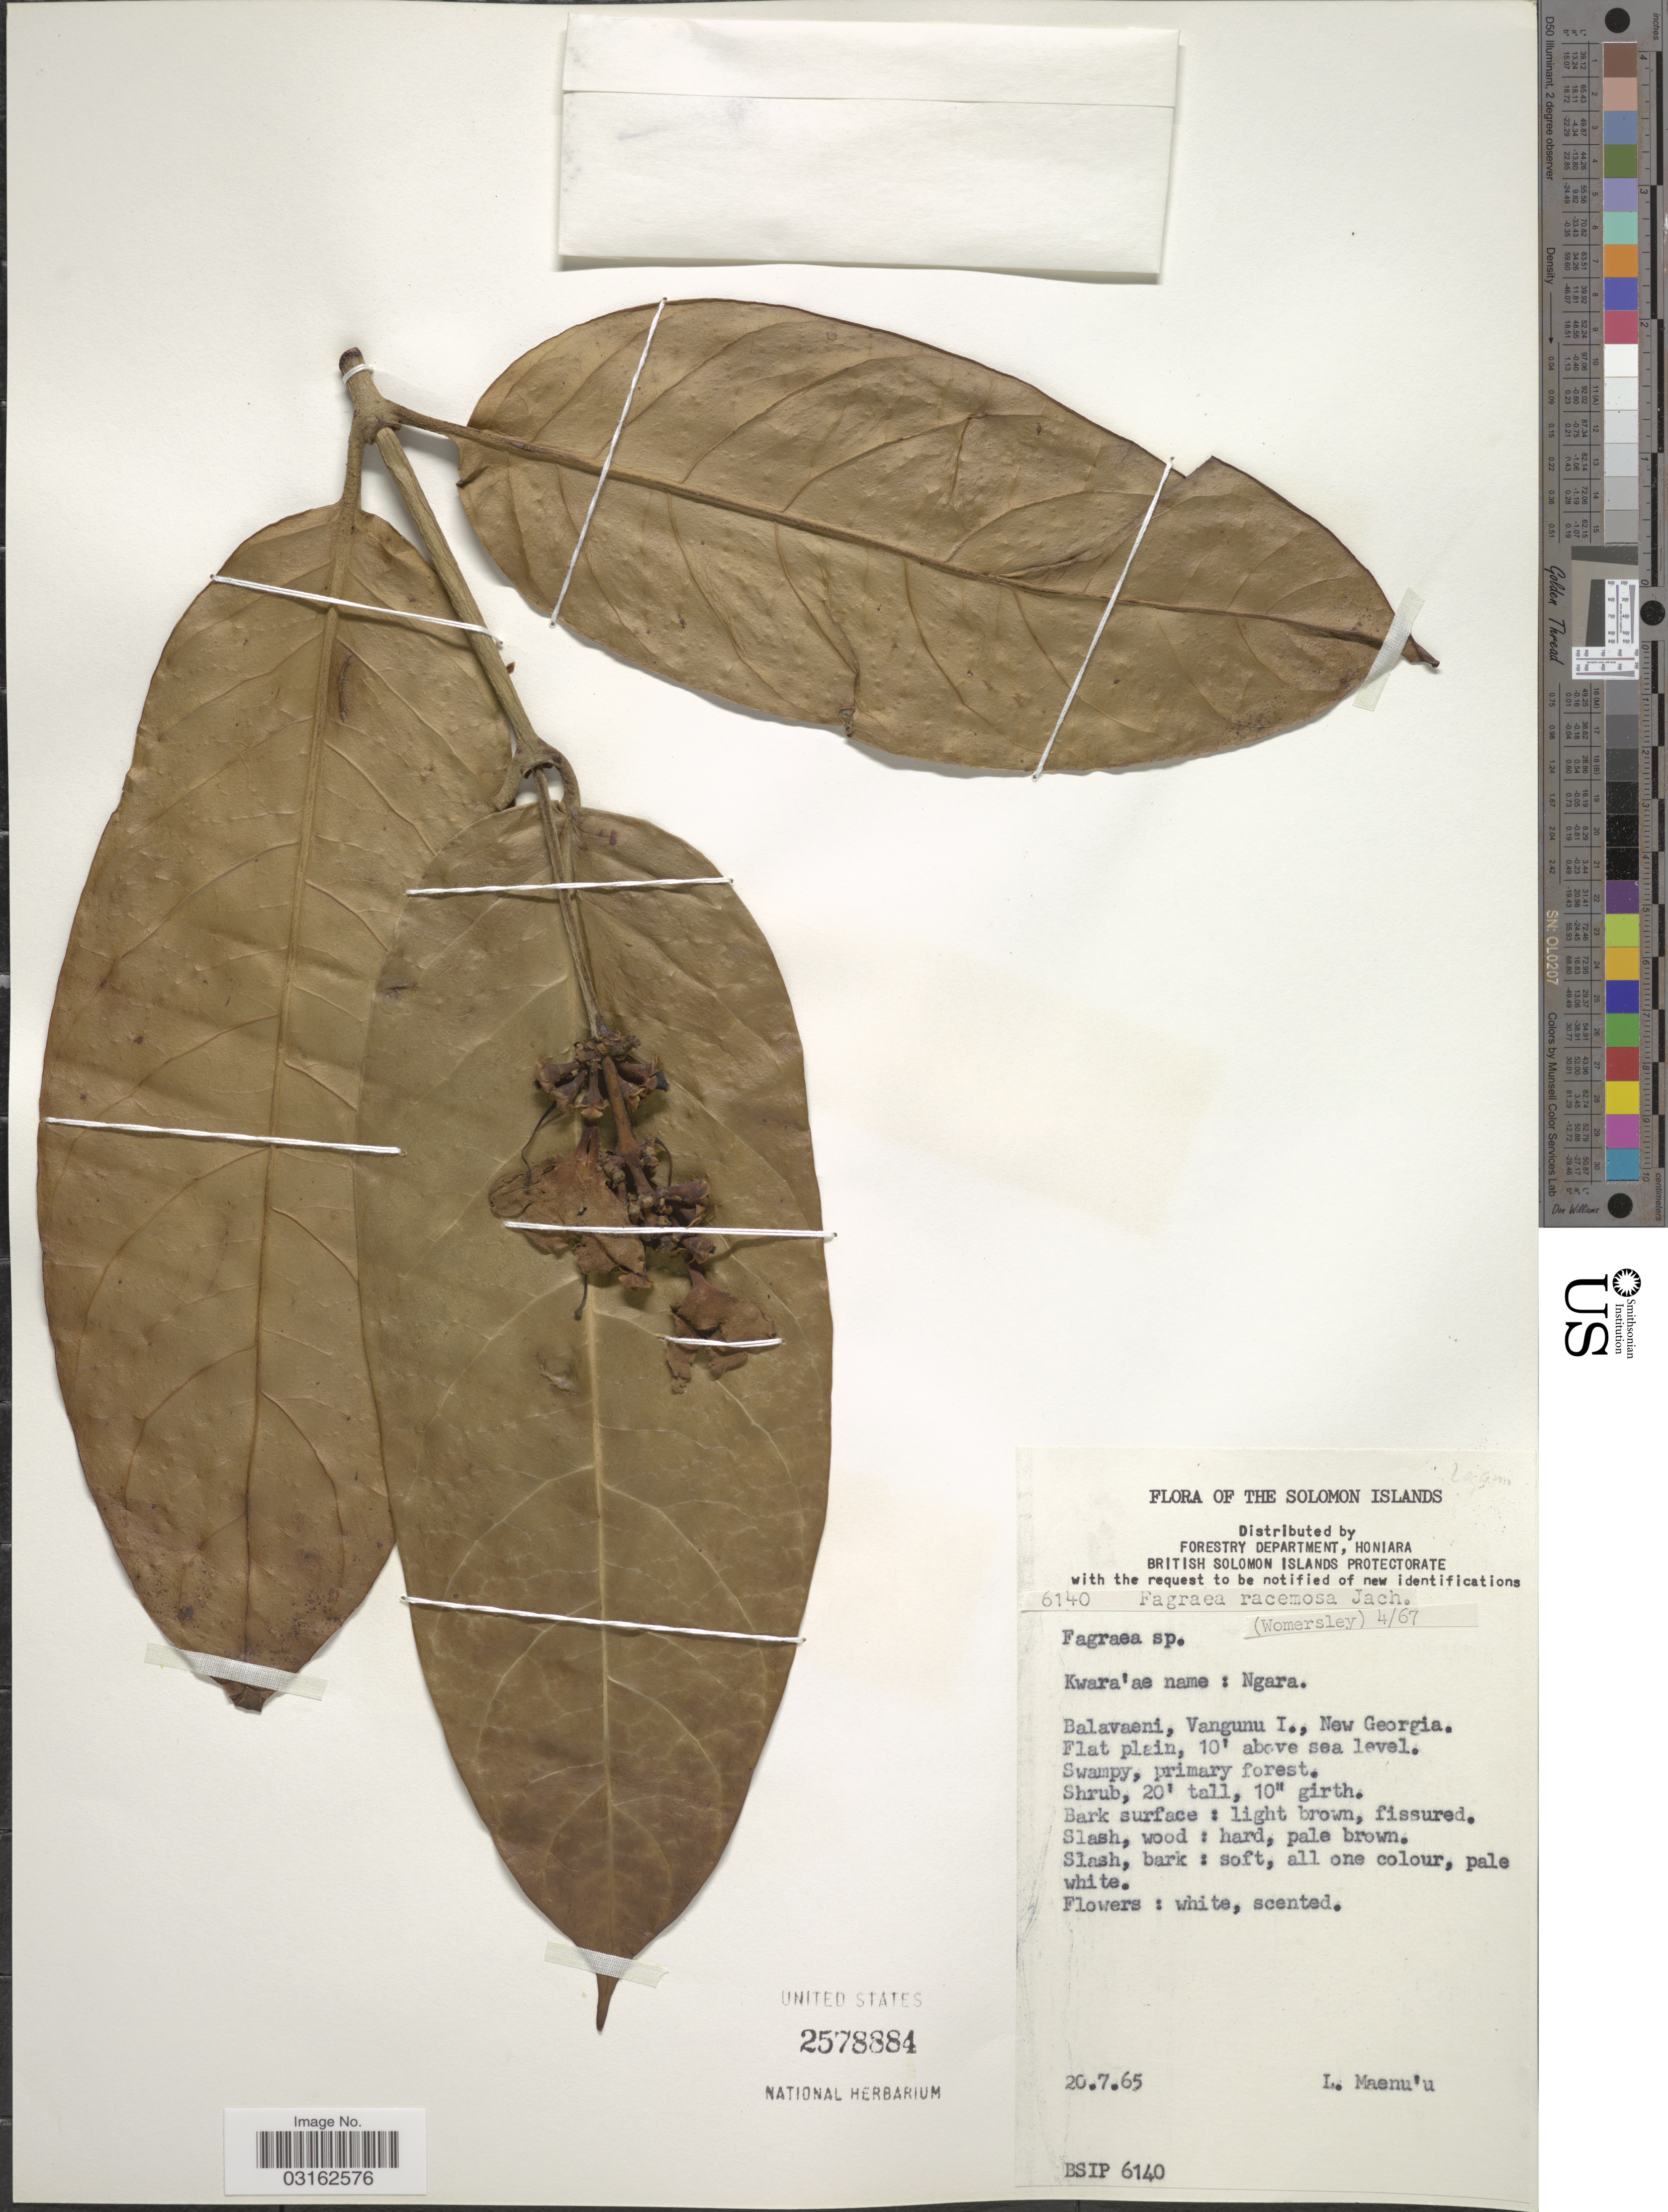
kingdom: Plantae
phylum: Tracheophyta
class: Magnoliopsida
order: Gentianales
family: Gentianaceae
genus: Fagraea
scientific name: Fagraea racemosa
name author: Jack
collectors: L. Maenu'u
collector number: BSIP6140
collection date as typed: Transcribed d/m/y: 20/7/65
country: Solomon Islands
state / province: Solomon Islands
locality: The Solomon Islands. Balavaeni, Vangunu I., New Georgia.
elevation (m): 3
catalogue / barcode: US 2578884